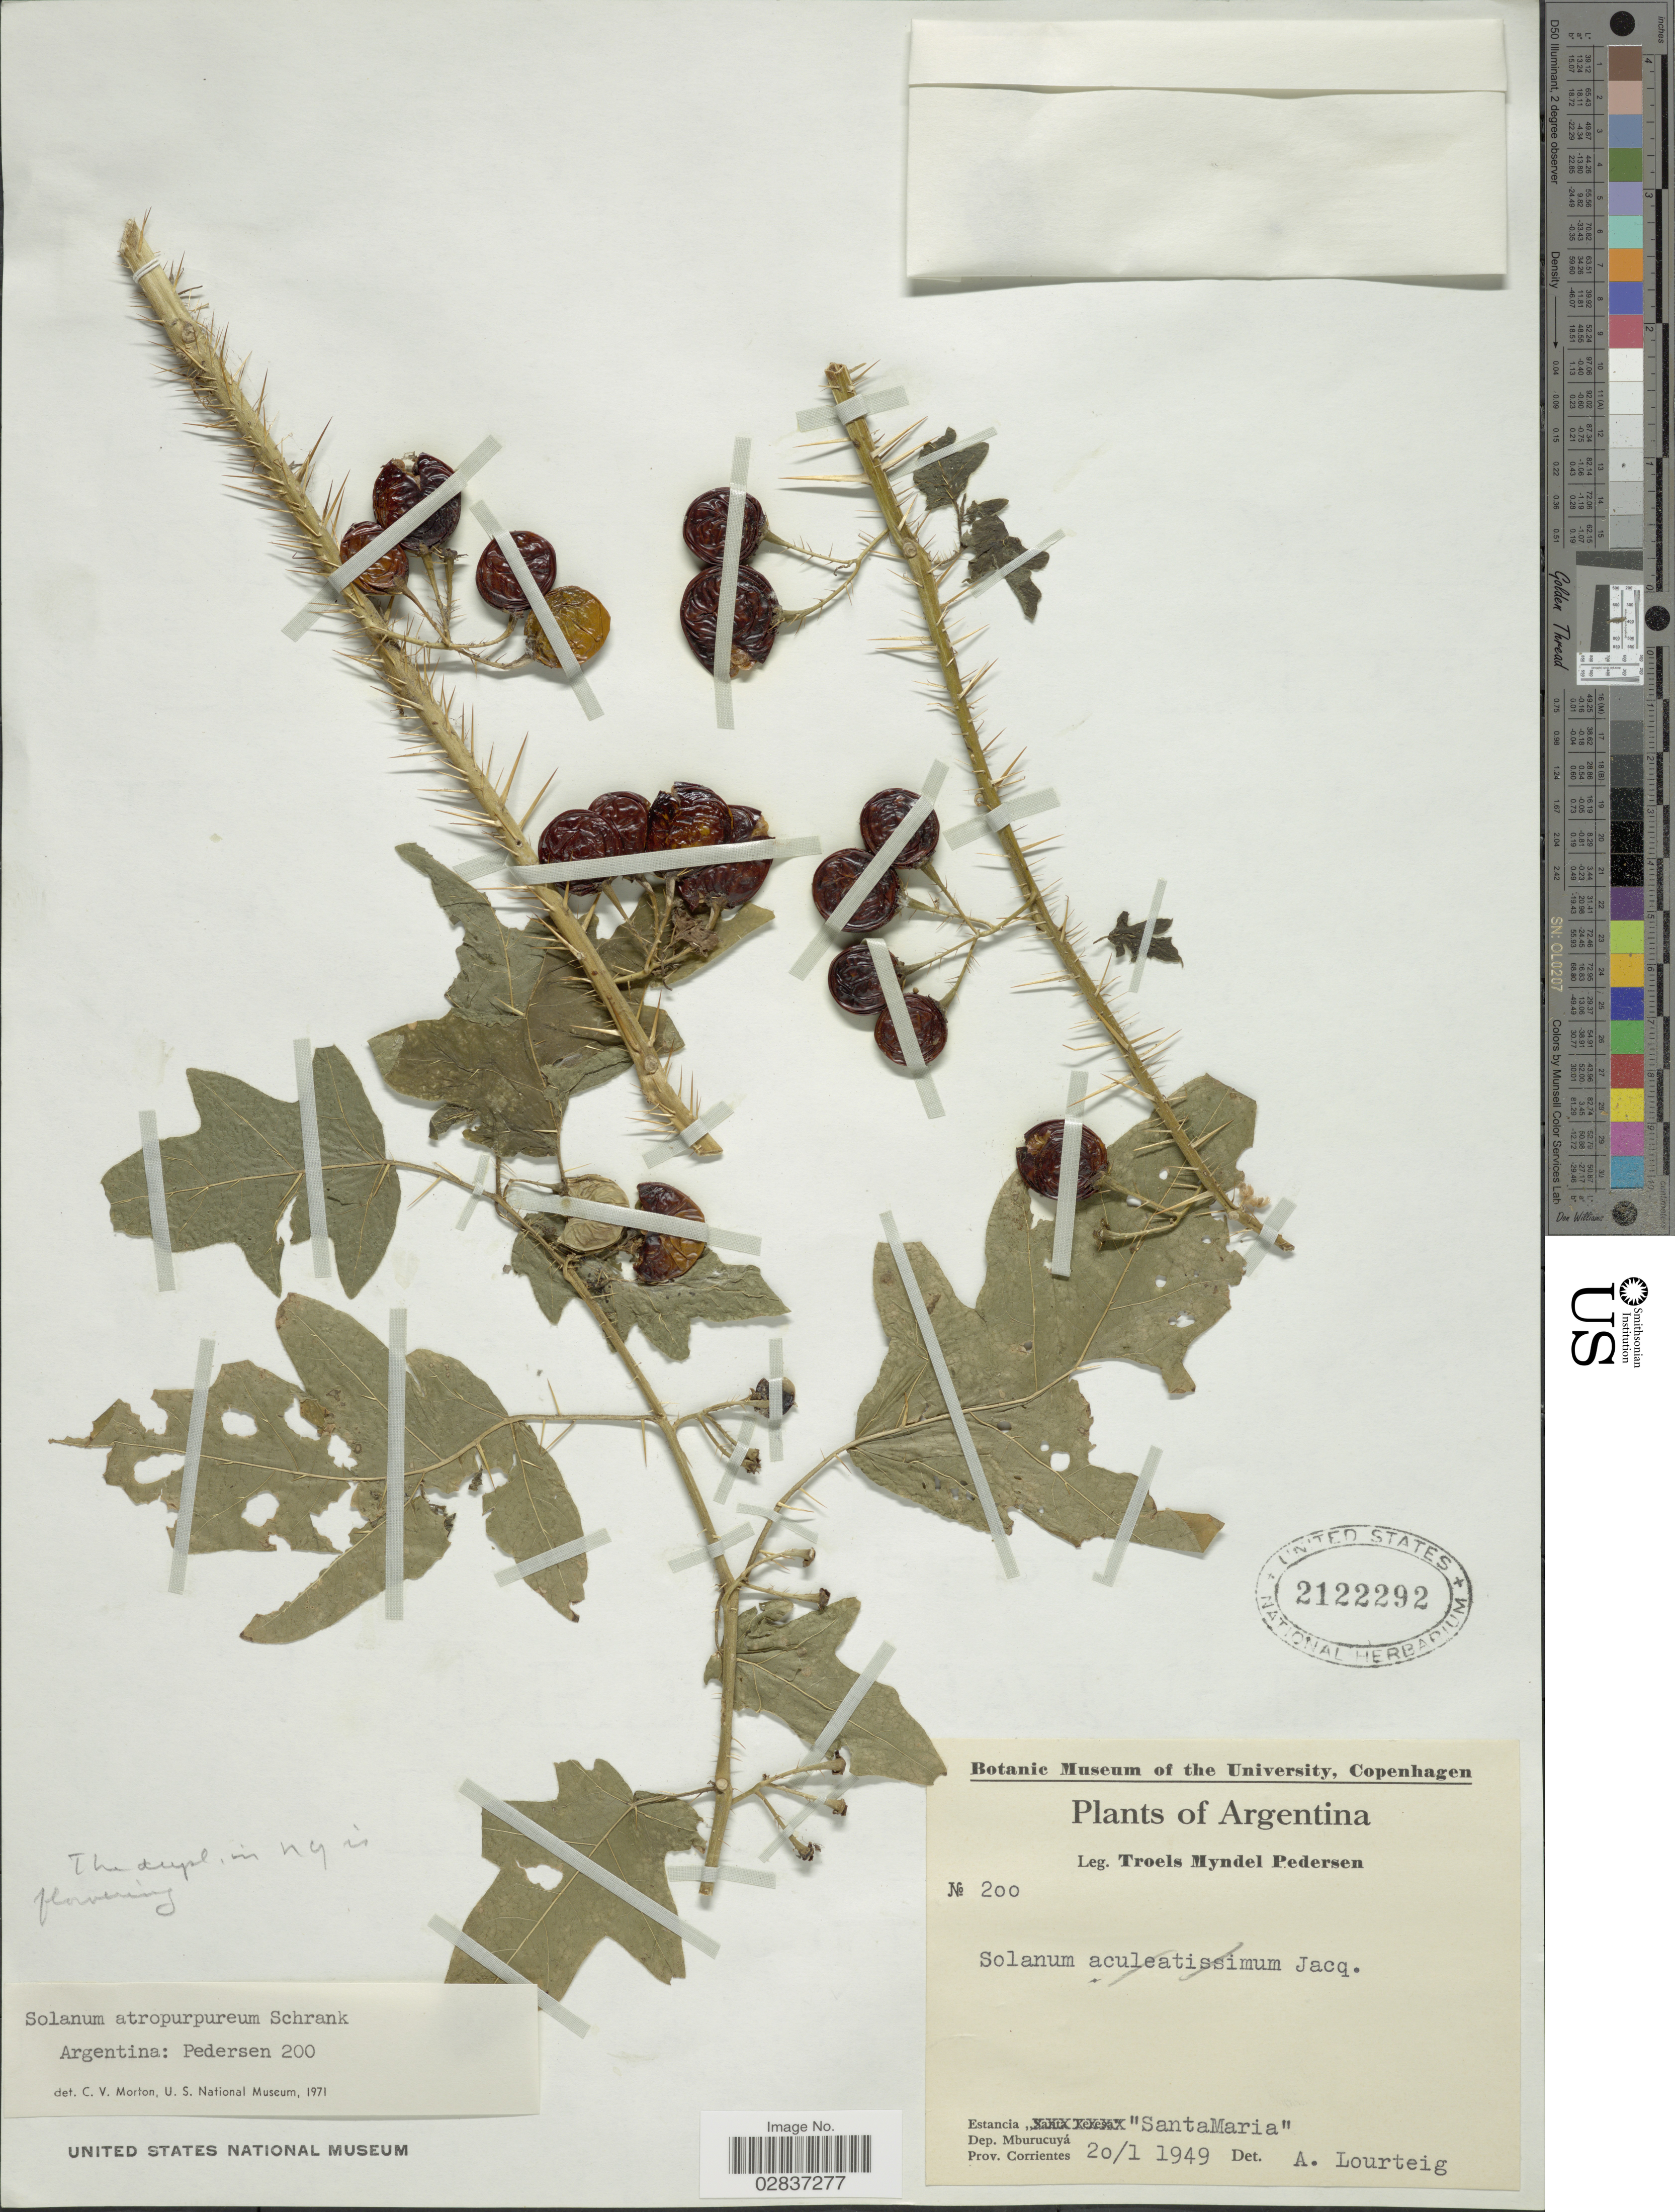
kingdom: Plantae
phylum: Tracheophyta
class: Magnoliopsida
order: Solanales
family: Solanaceae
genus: Solanum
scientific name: Solanum atropurpureum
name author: Schrank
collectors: T. Pederson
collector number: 200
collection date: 1949-01-20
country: Argentina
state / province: Corrientes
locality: Estancia "Santa Maria", Dep. Mburucuyá, Prov. Corrientes.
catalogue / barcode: US 2122292